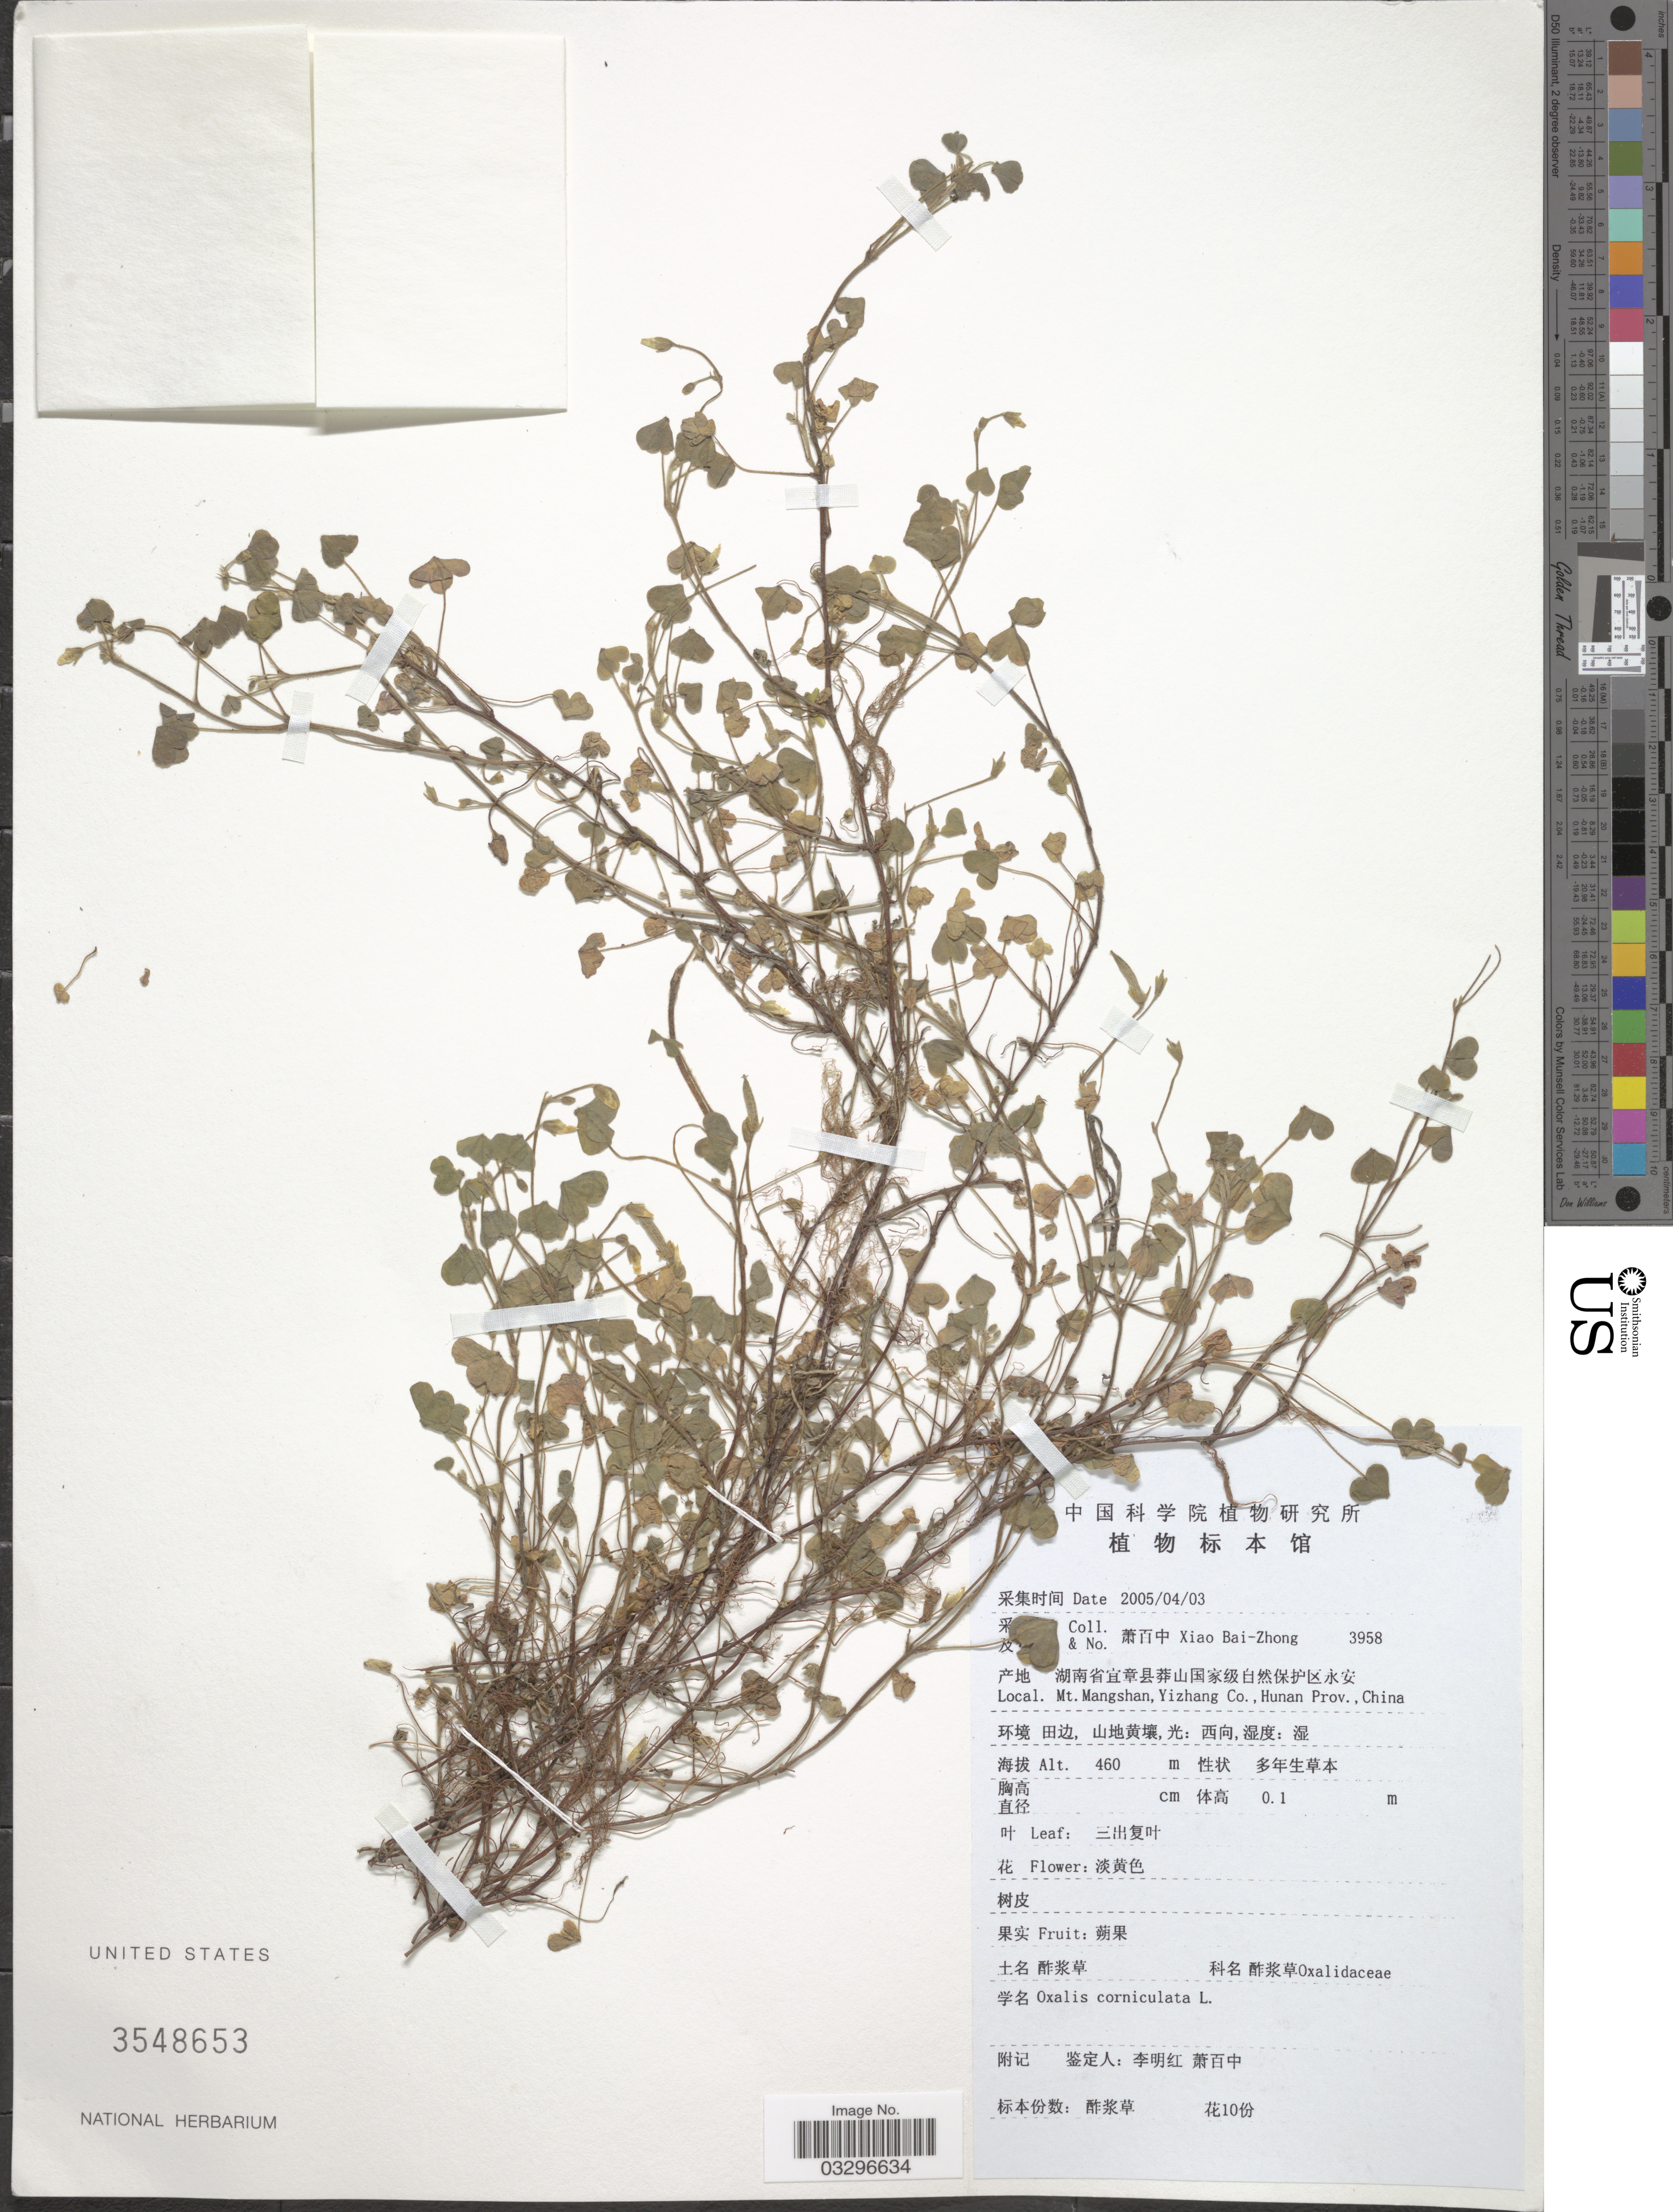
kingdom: Plantae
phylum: Tracheophyta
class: Magnoliopsida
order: Oxalidales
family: Oxalidaceae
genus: Oxalis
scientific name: Oxalis corniculata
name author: L.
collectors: B. Z. Xiao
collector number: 3958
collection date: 2005-04-03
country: China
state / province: Hunan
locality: Mt. Mangshan, Yizhang Co., Hunan Prov.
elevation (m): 460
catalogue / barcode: US 3548653